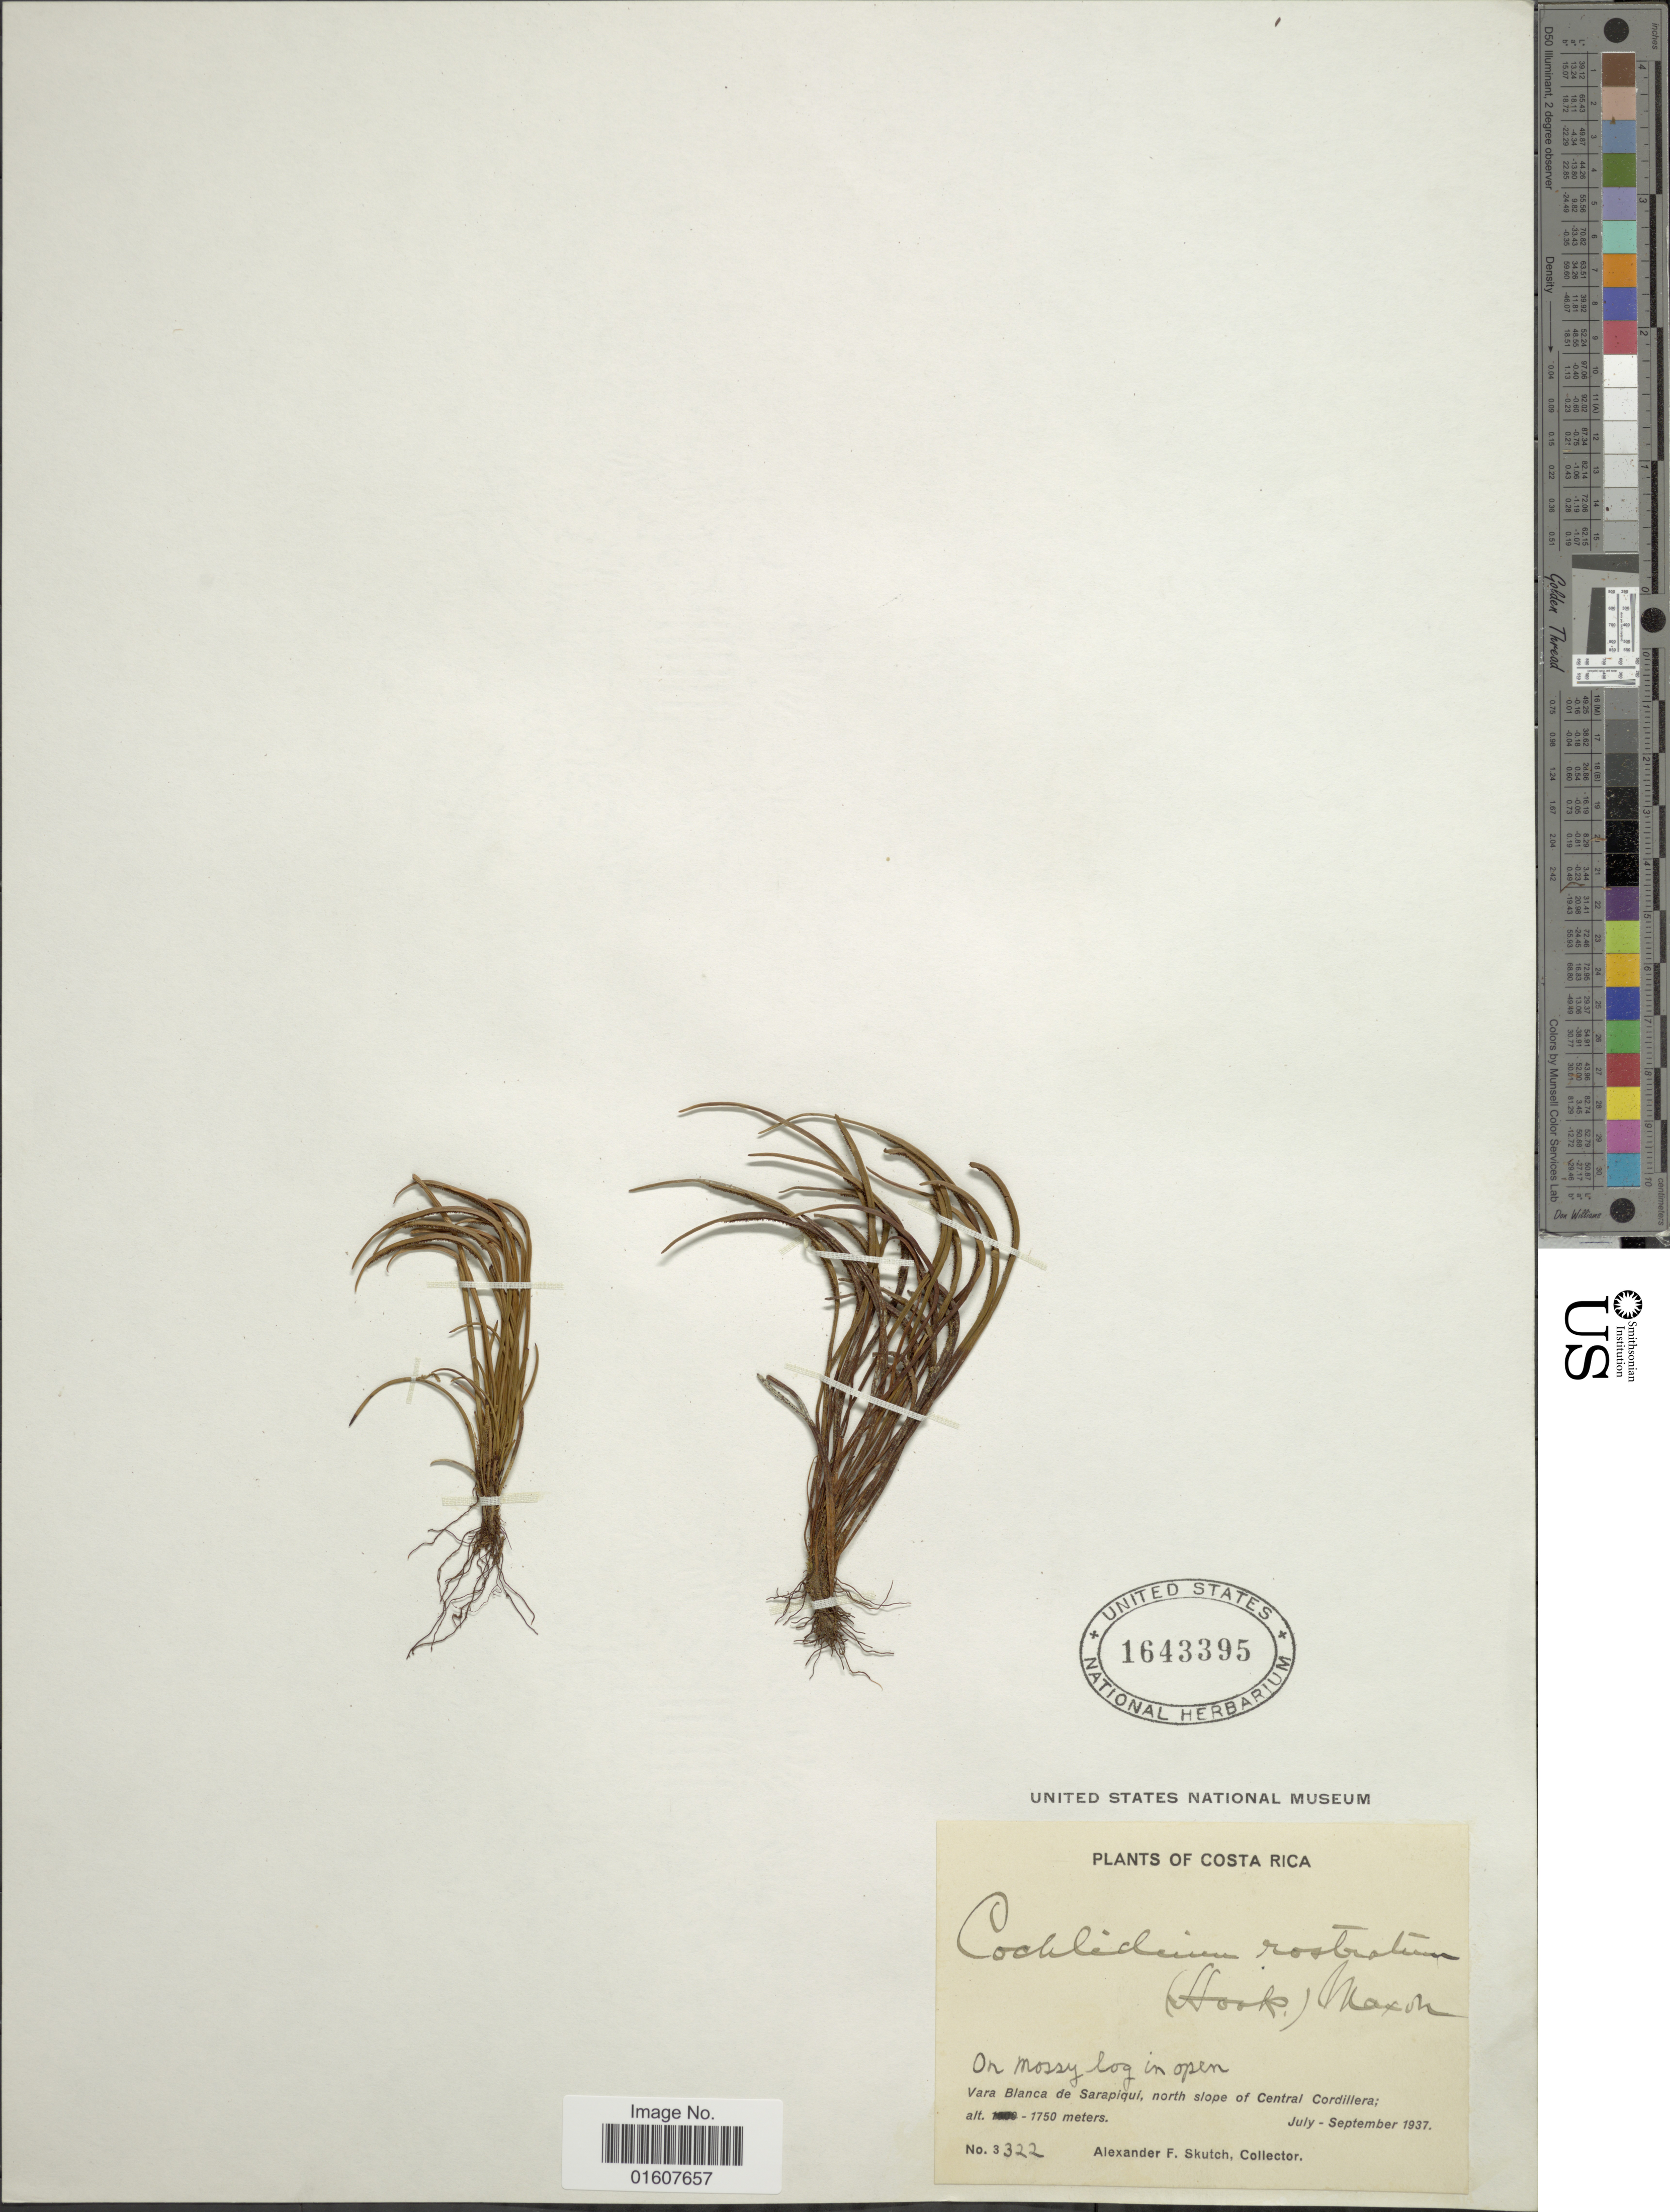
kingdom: Plantae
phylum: Tracheophyta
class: Polypodiopsida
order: Polypodiales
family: Polypodiaceae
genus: Cochlidium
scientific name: Cochlidium rostratum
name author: (Hook.) Maxon ex C. Chr.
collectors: A. F. Skutch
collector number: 3322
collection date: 1937-07/1937-09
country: Costa Rica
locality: Vara Blanca de Sarapiqui, north slope of Central Cordillera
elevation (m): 1750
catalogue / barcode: US 1643395